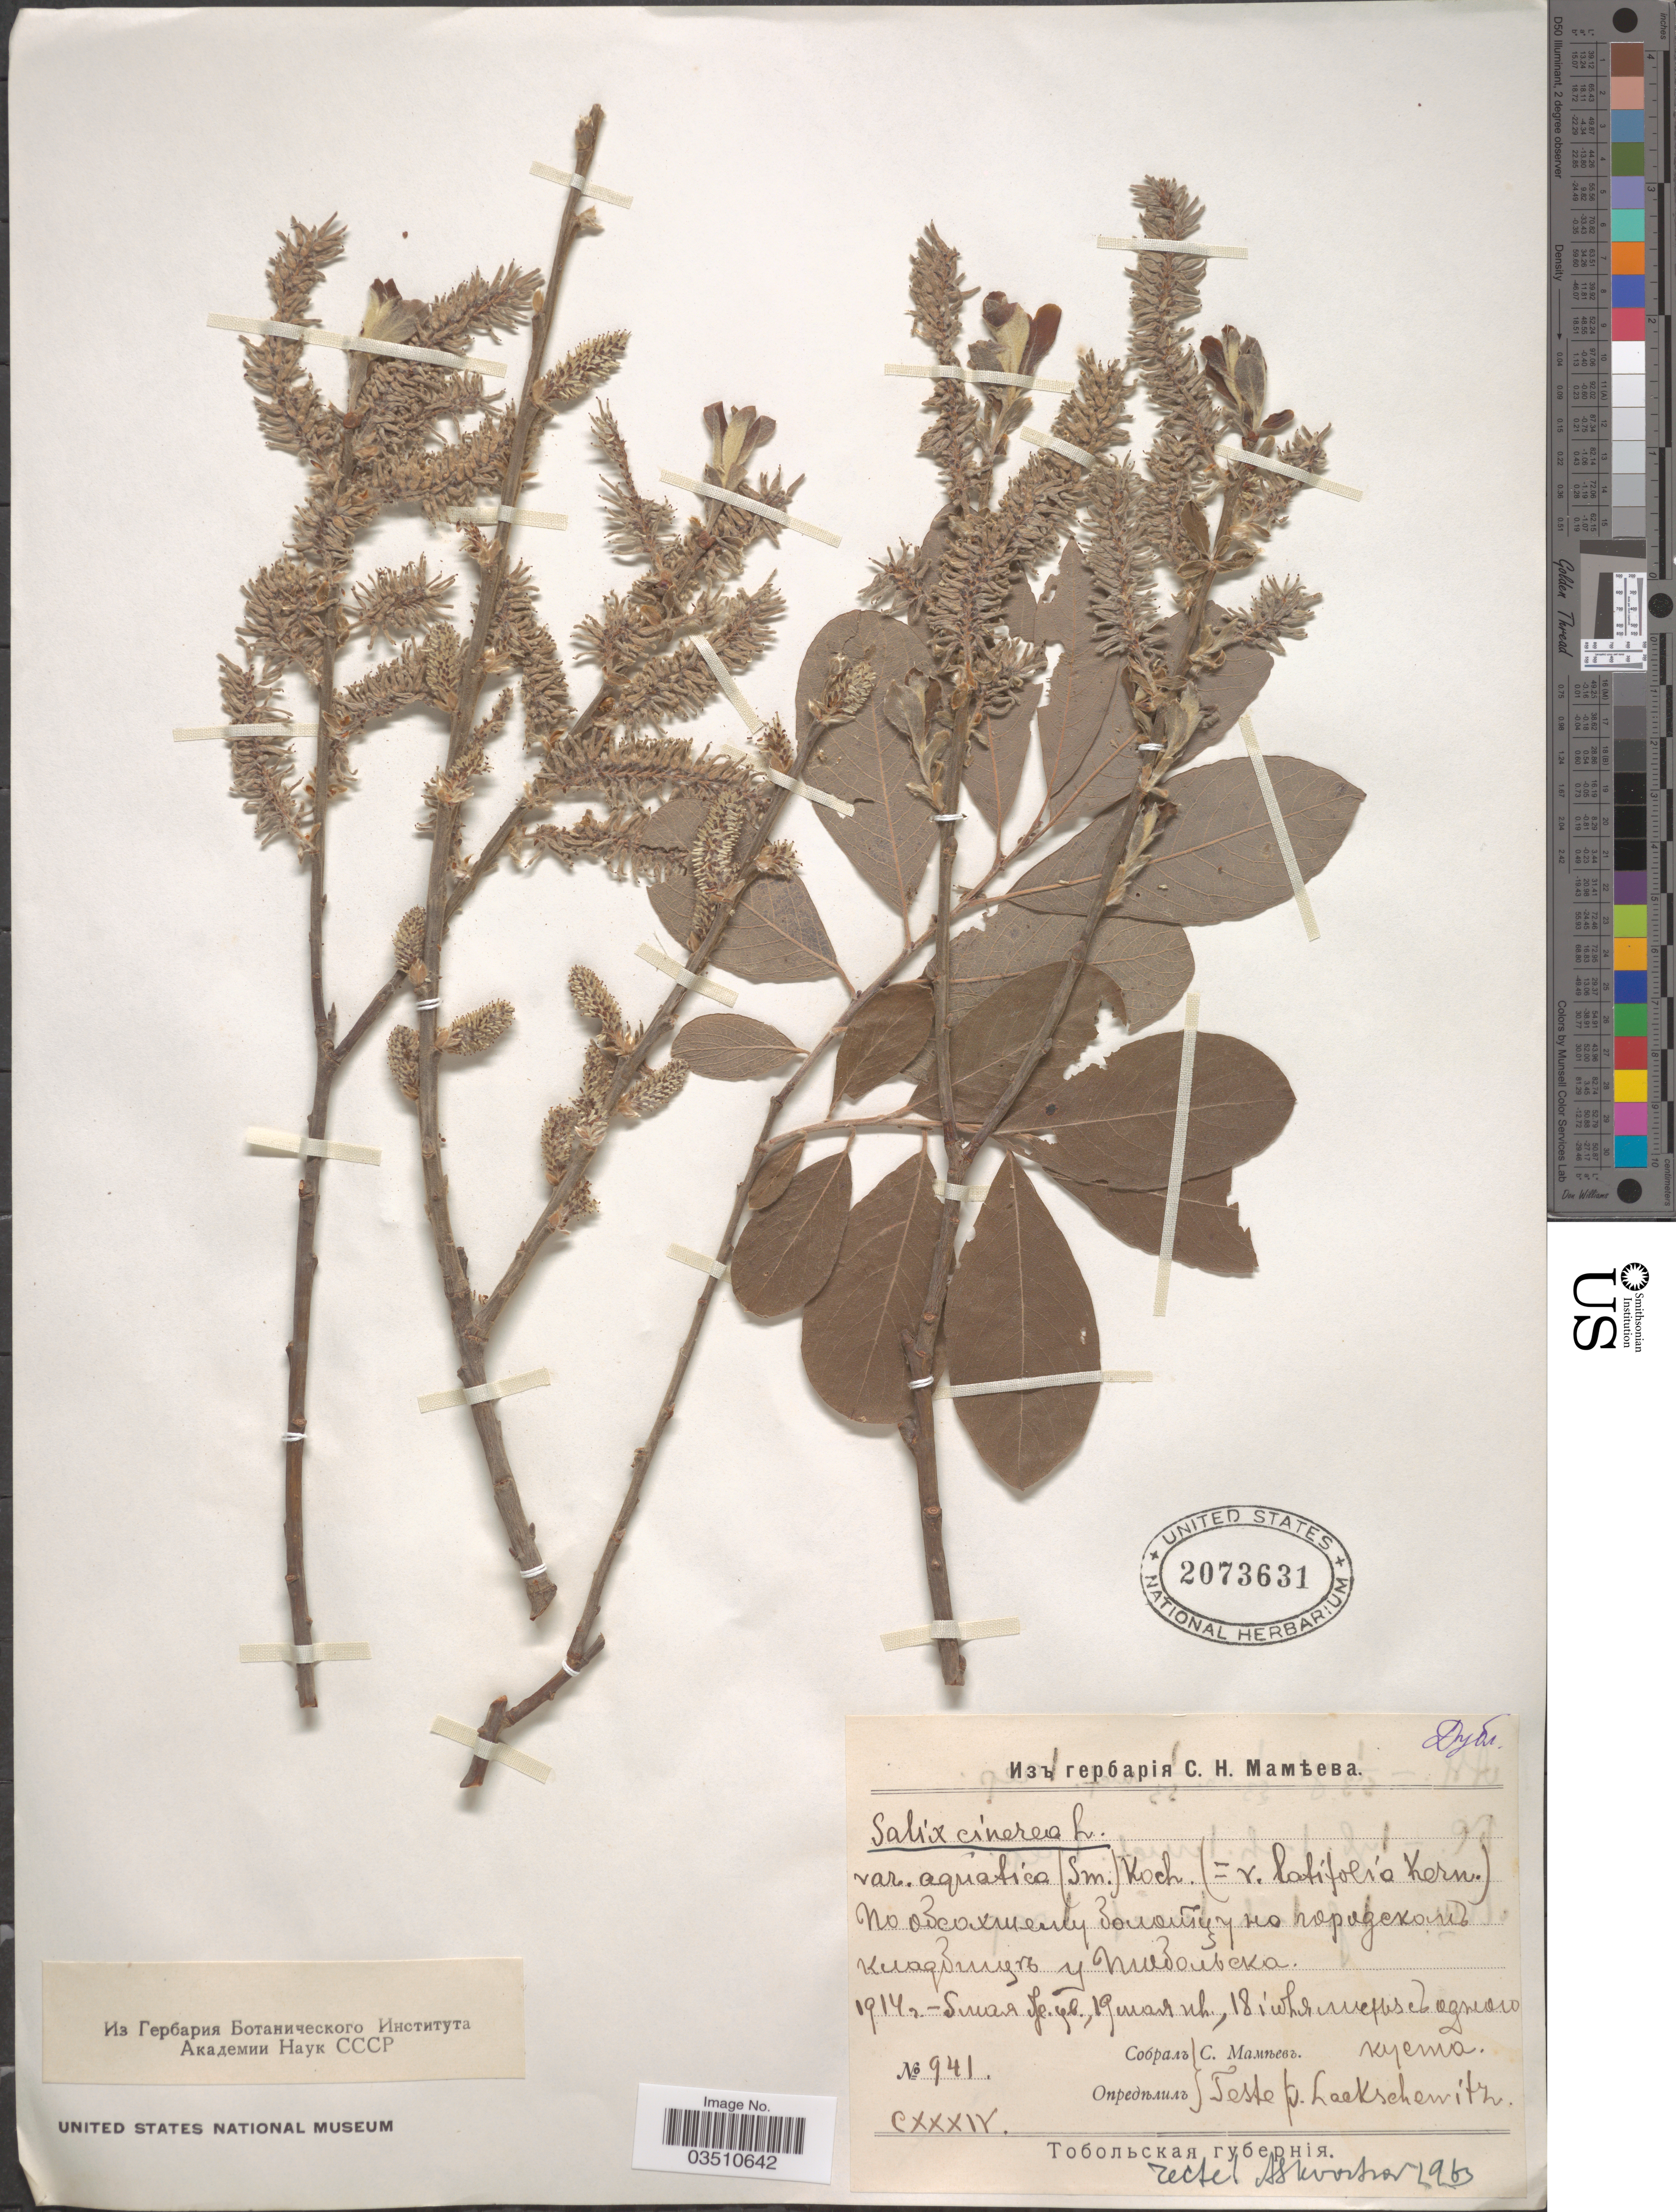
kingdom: Plantae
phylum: Tracheophyta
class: Magnoliopsida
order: Malpighiales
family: Salicaceae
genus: Salix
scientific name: Salix cinerea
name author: L.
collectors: S. Mamaev & P. Lackschewitz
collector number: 941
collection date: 1914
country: Russian Federation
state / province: Tyumen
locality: Cemetery near Tobolsk.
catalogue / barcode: US 2073631